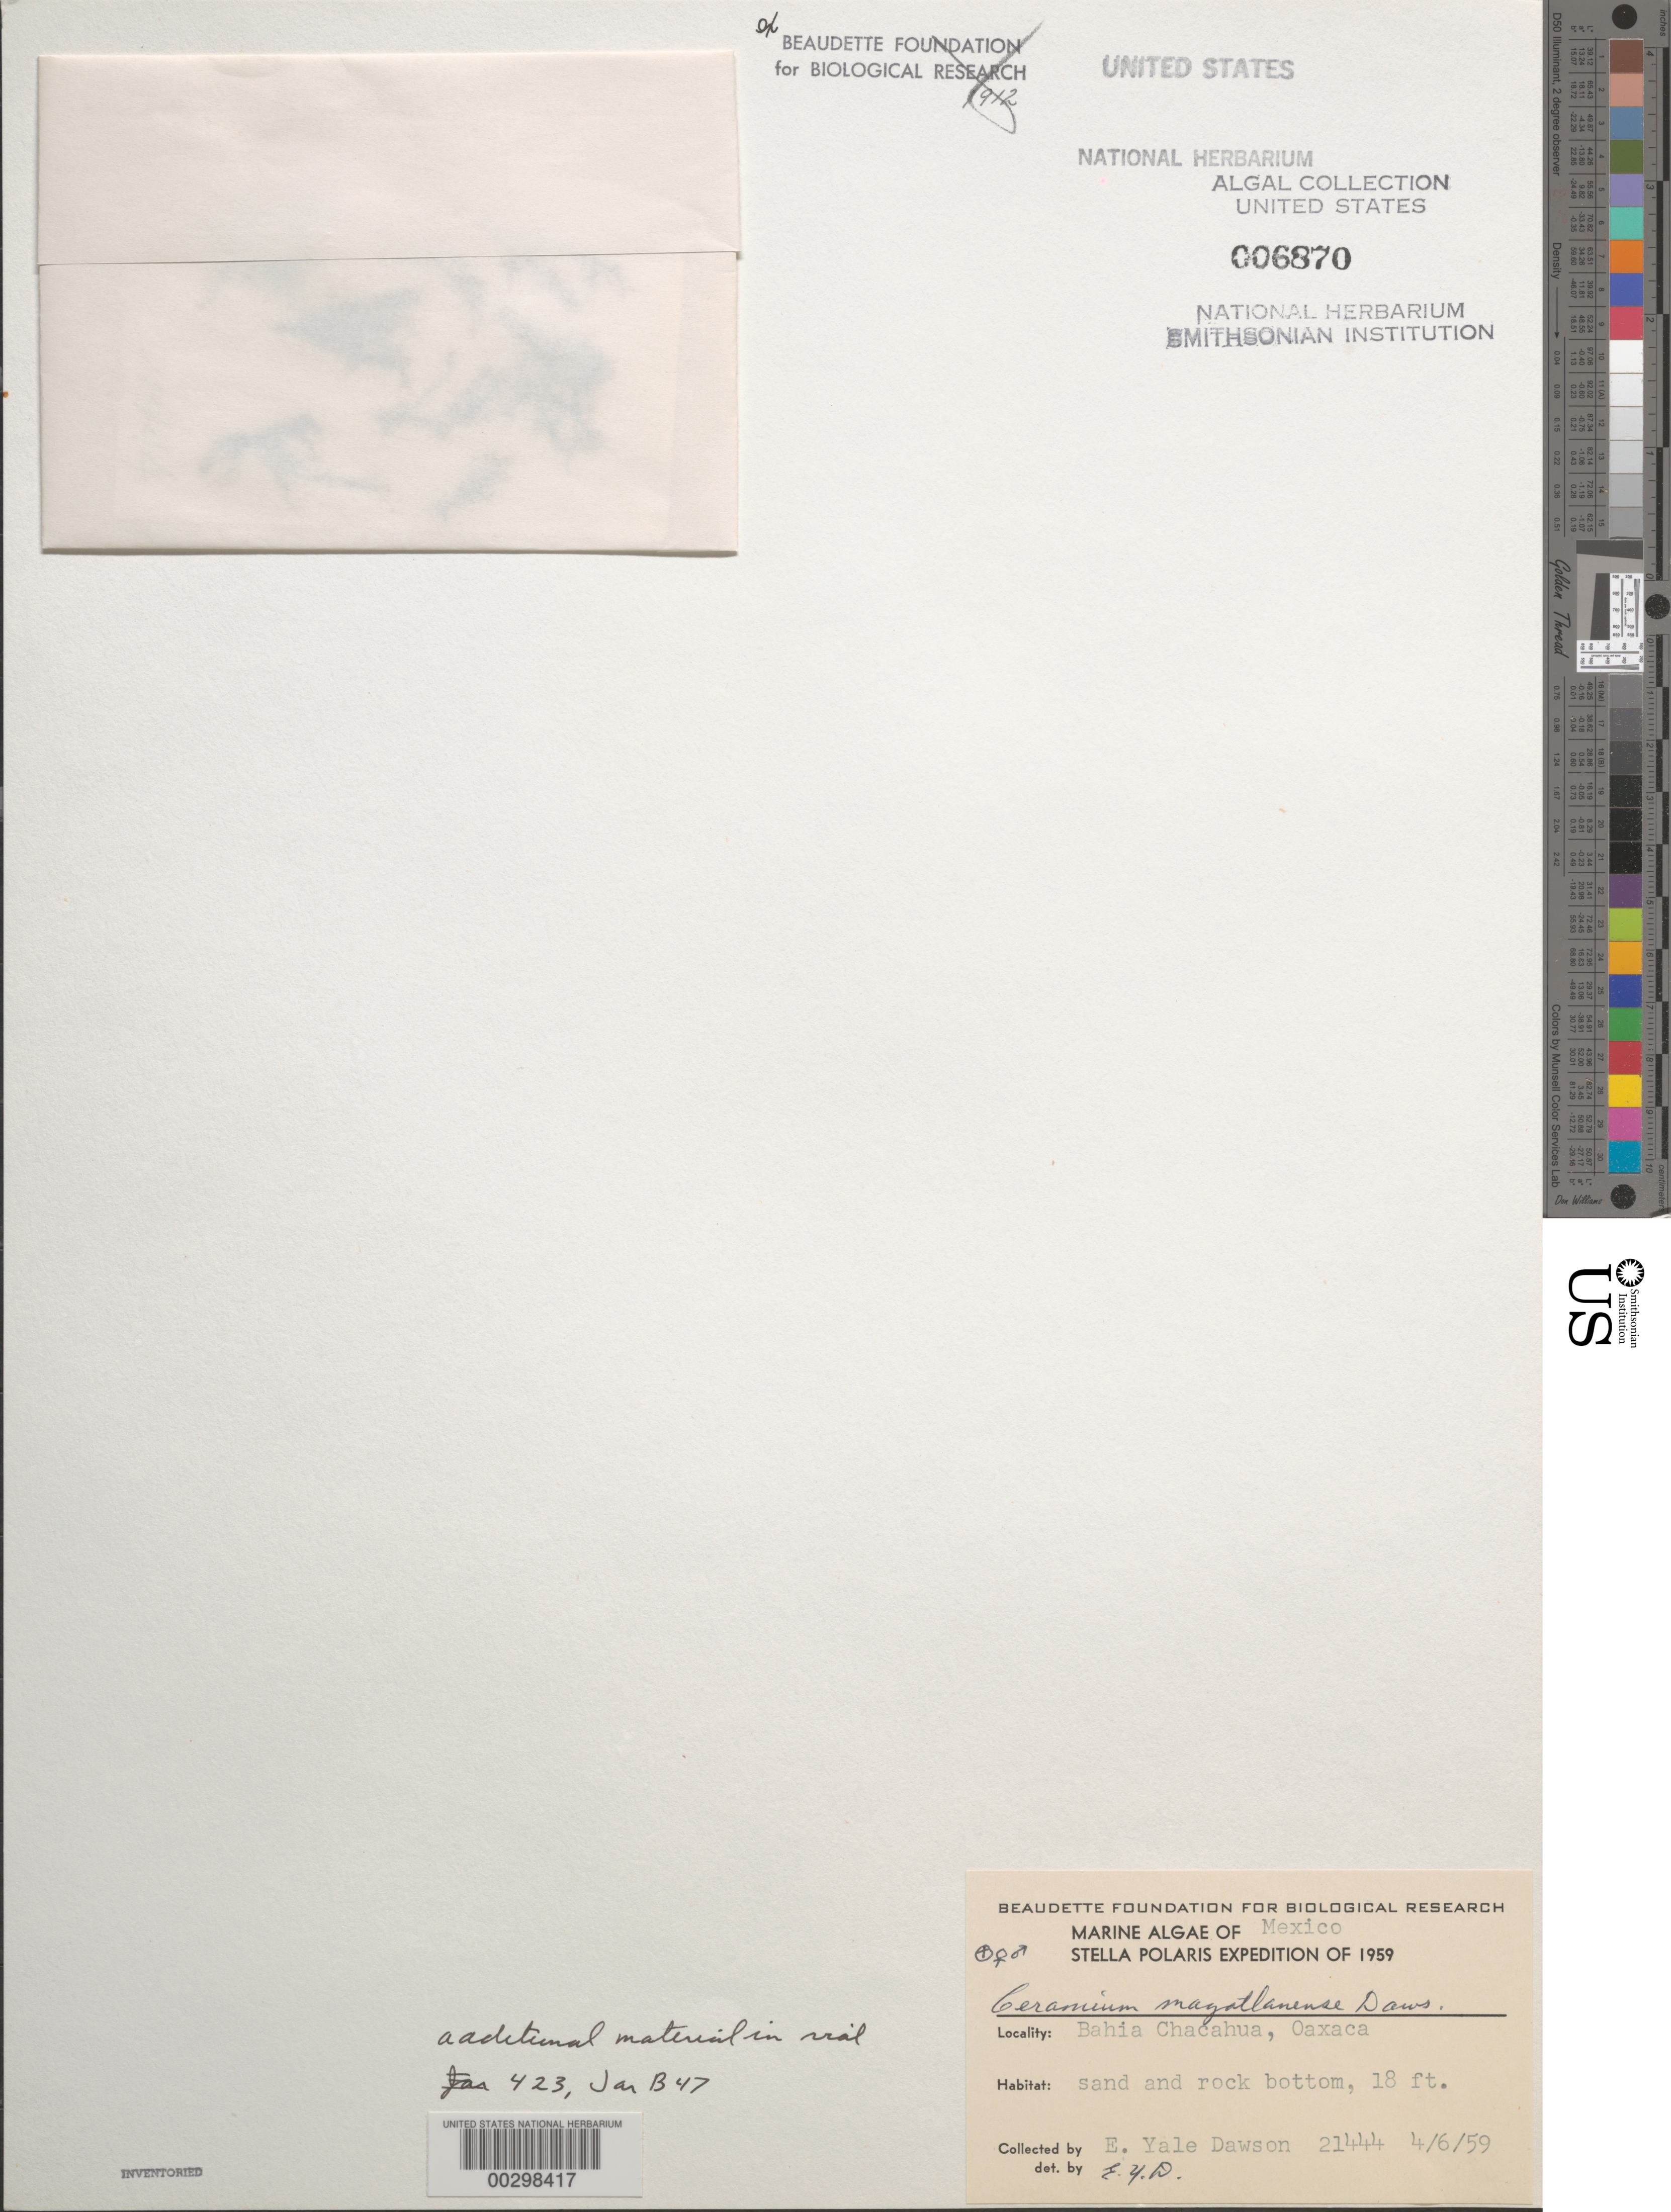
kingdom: Plantae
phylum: Rhodophyta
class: Florideophyceae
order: Ceramiales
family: Ceramiaceae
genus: Ceramium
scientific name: Ceramium macilentum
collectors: E. Y. Dawson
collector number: EYD 21444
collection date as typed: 06 Apr 1959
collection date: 1959-04-06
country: Mexico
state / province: Oaxaca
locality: Bahia Chacahua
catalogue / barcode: US 6870